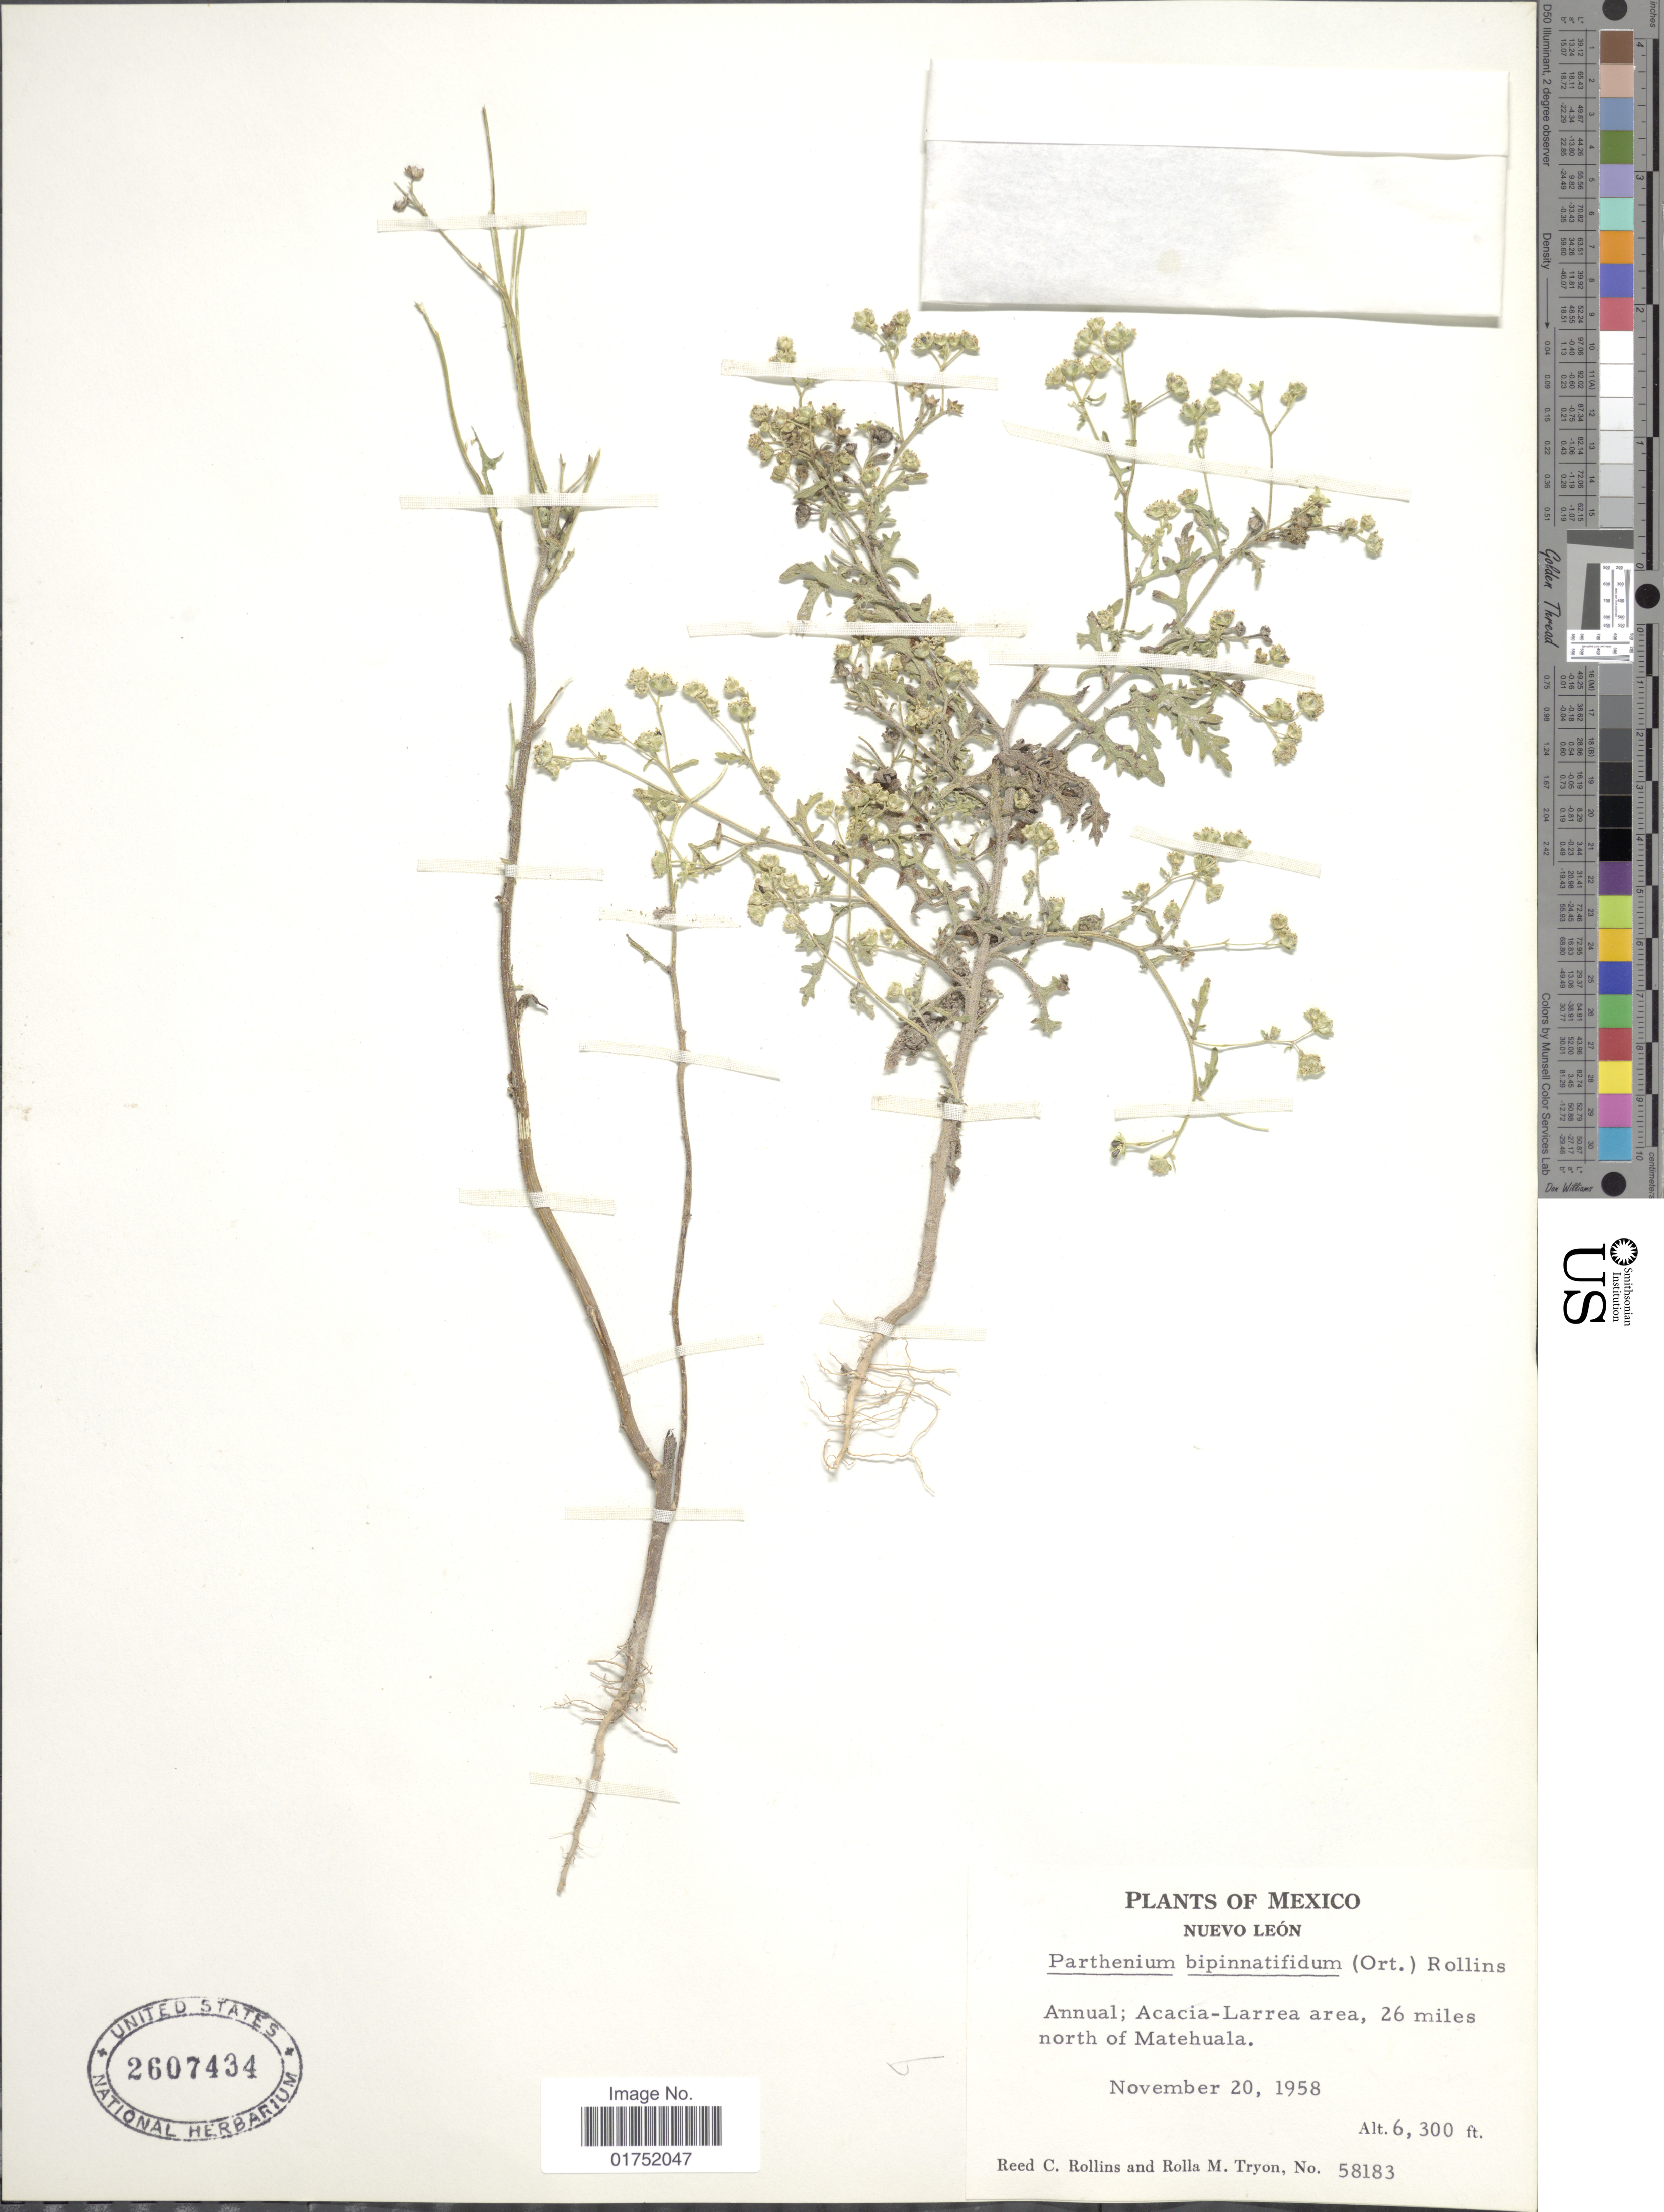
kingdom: Plantae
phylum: Tracheophyta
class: Magnoliopsida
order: Asterales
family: Asteraceae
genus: Parthenium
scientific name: Parthenium bipinnatifidum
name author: (Ortega) Rollins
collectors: R. C. Rollins & R. M. Tryon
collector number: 58183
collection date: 1958-11-20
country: Mexico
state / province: Nuevo León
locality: Acacia-Larrea area, 26 miles north of Matehuala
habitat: Acacia-Larrea area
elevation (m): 1920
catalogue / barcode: US 2607434